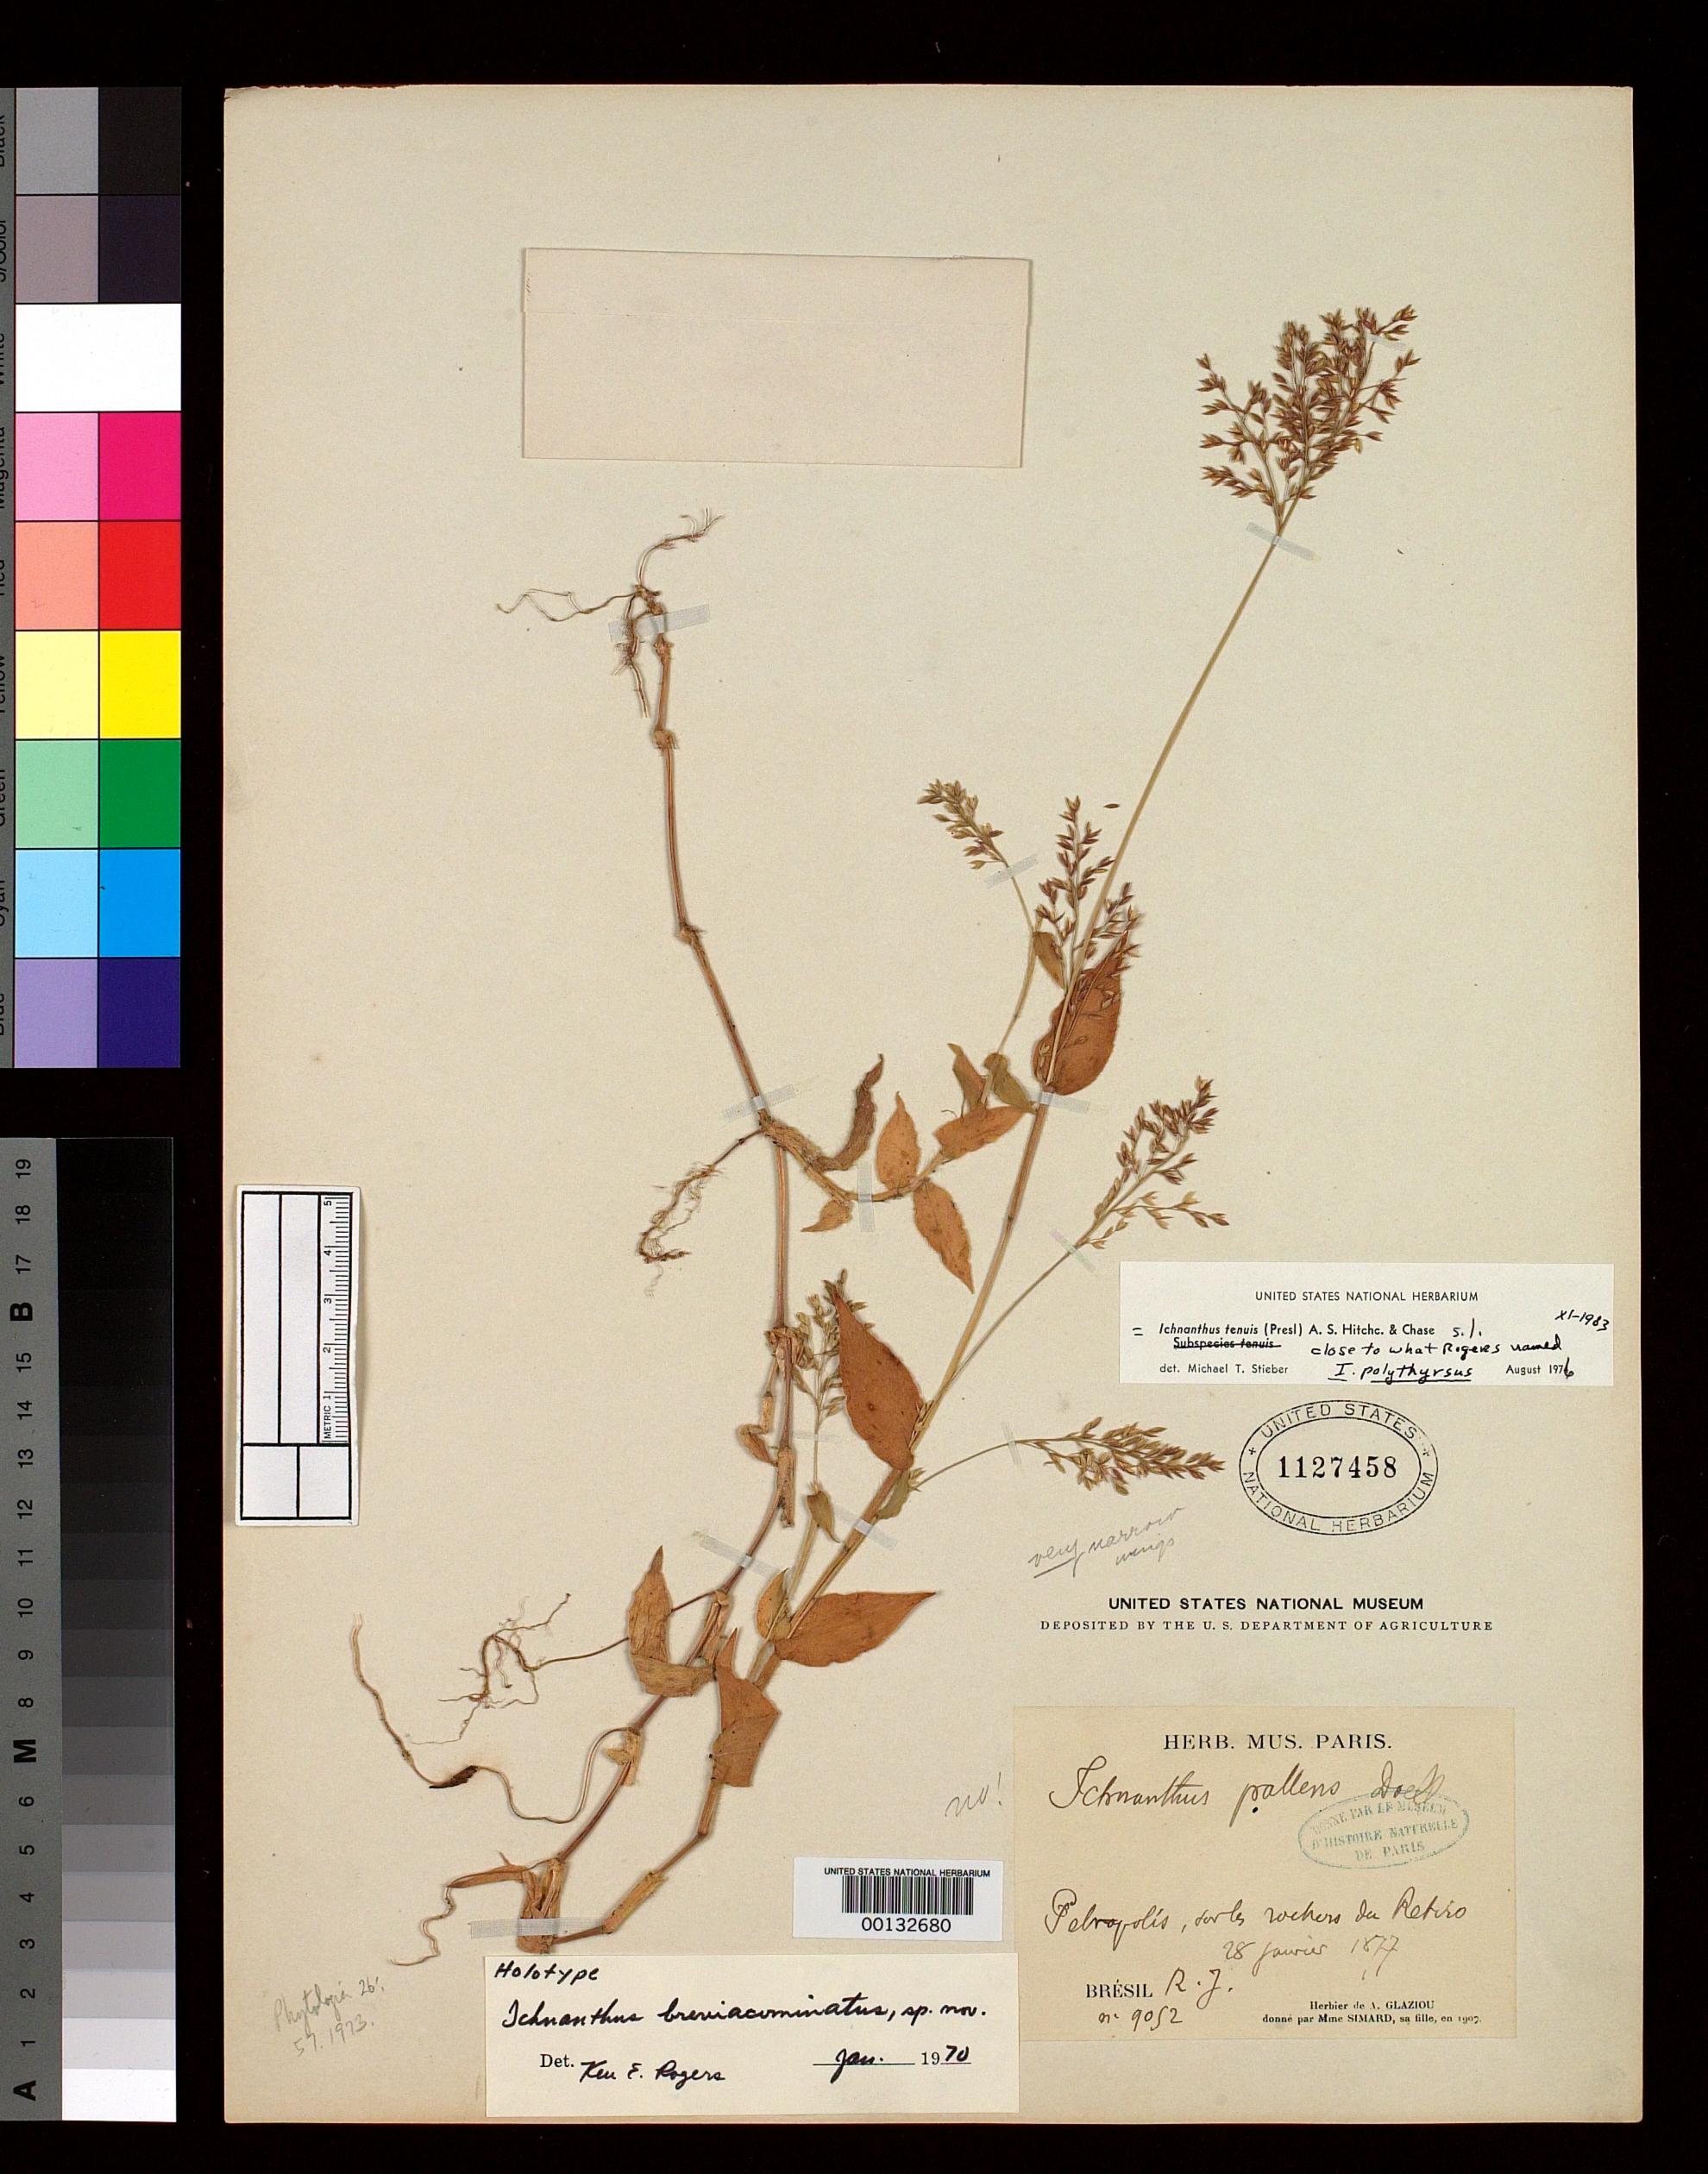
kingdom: Plantae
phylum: Tracheophyta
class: Liliopsida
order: Poales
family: Poaceae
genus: Ichnanthus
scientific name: Ichnanthus breviacuminatus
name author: Rogers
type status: Holotype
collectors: A. F. M. Glaziou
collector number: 9052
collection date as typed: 28 Jan 1877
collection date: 1877-01-28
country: Brazil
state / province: Rio de Janeiro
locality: Petropolis.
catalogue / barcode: US 1127458